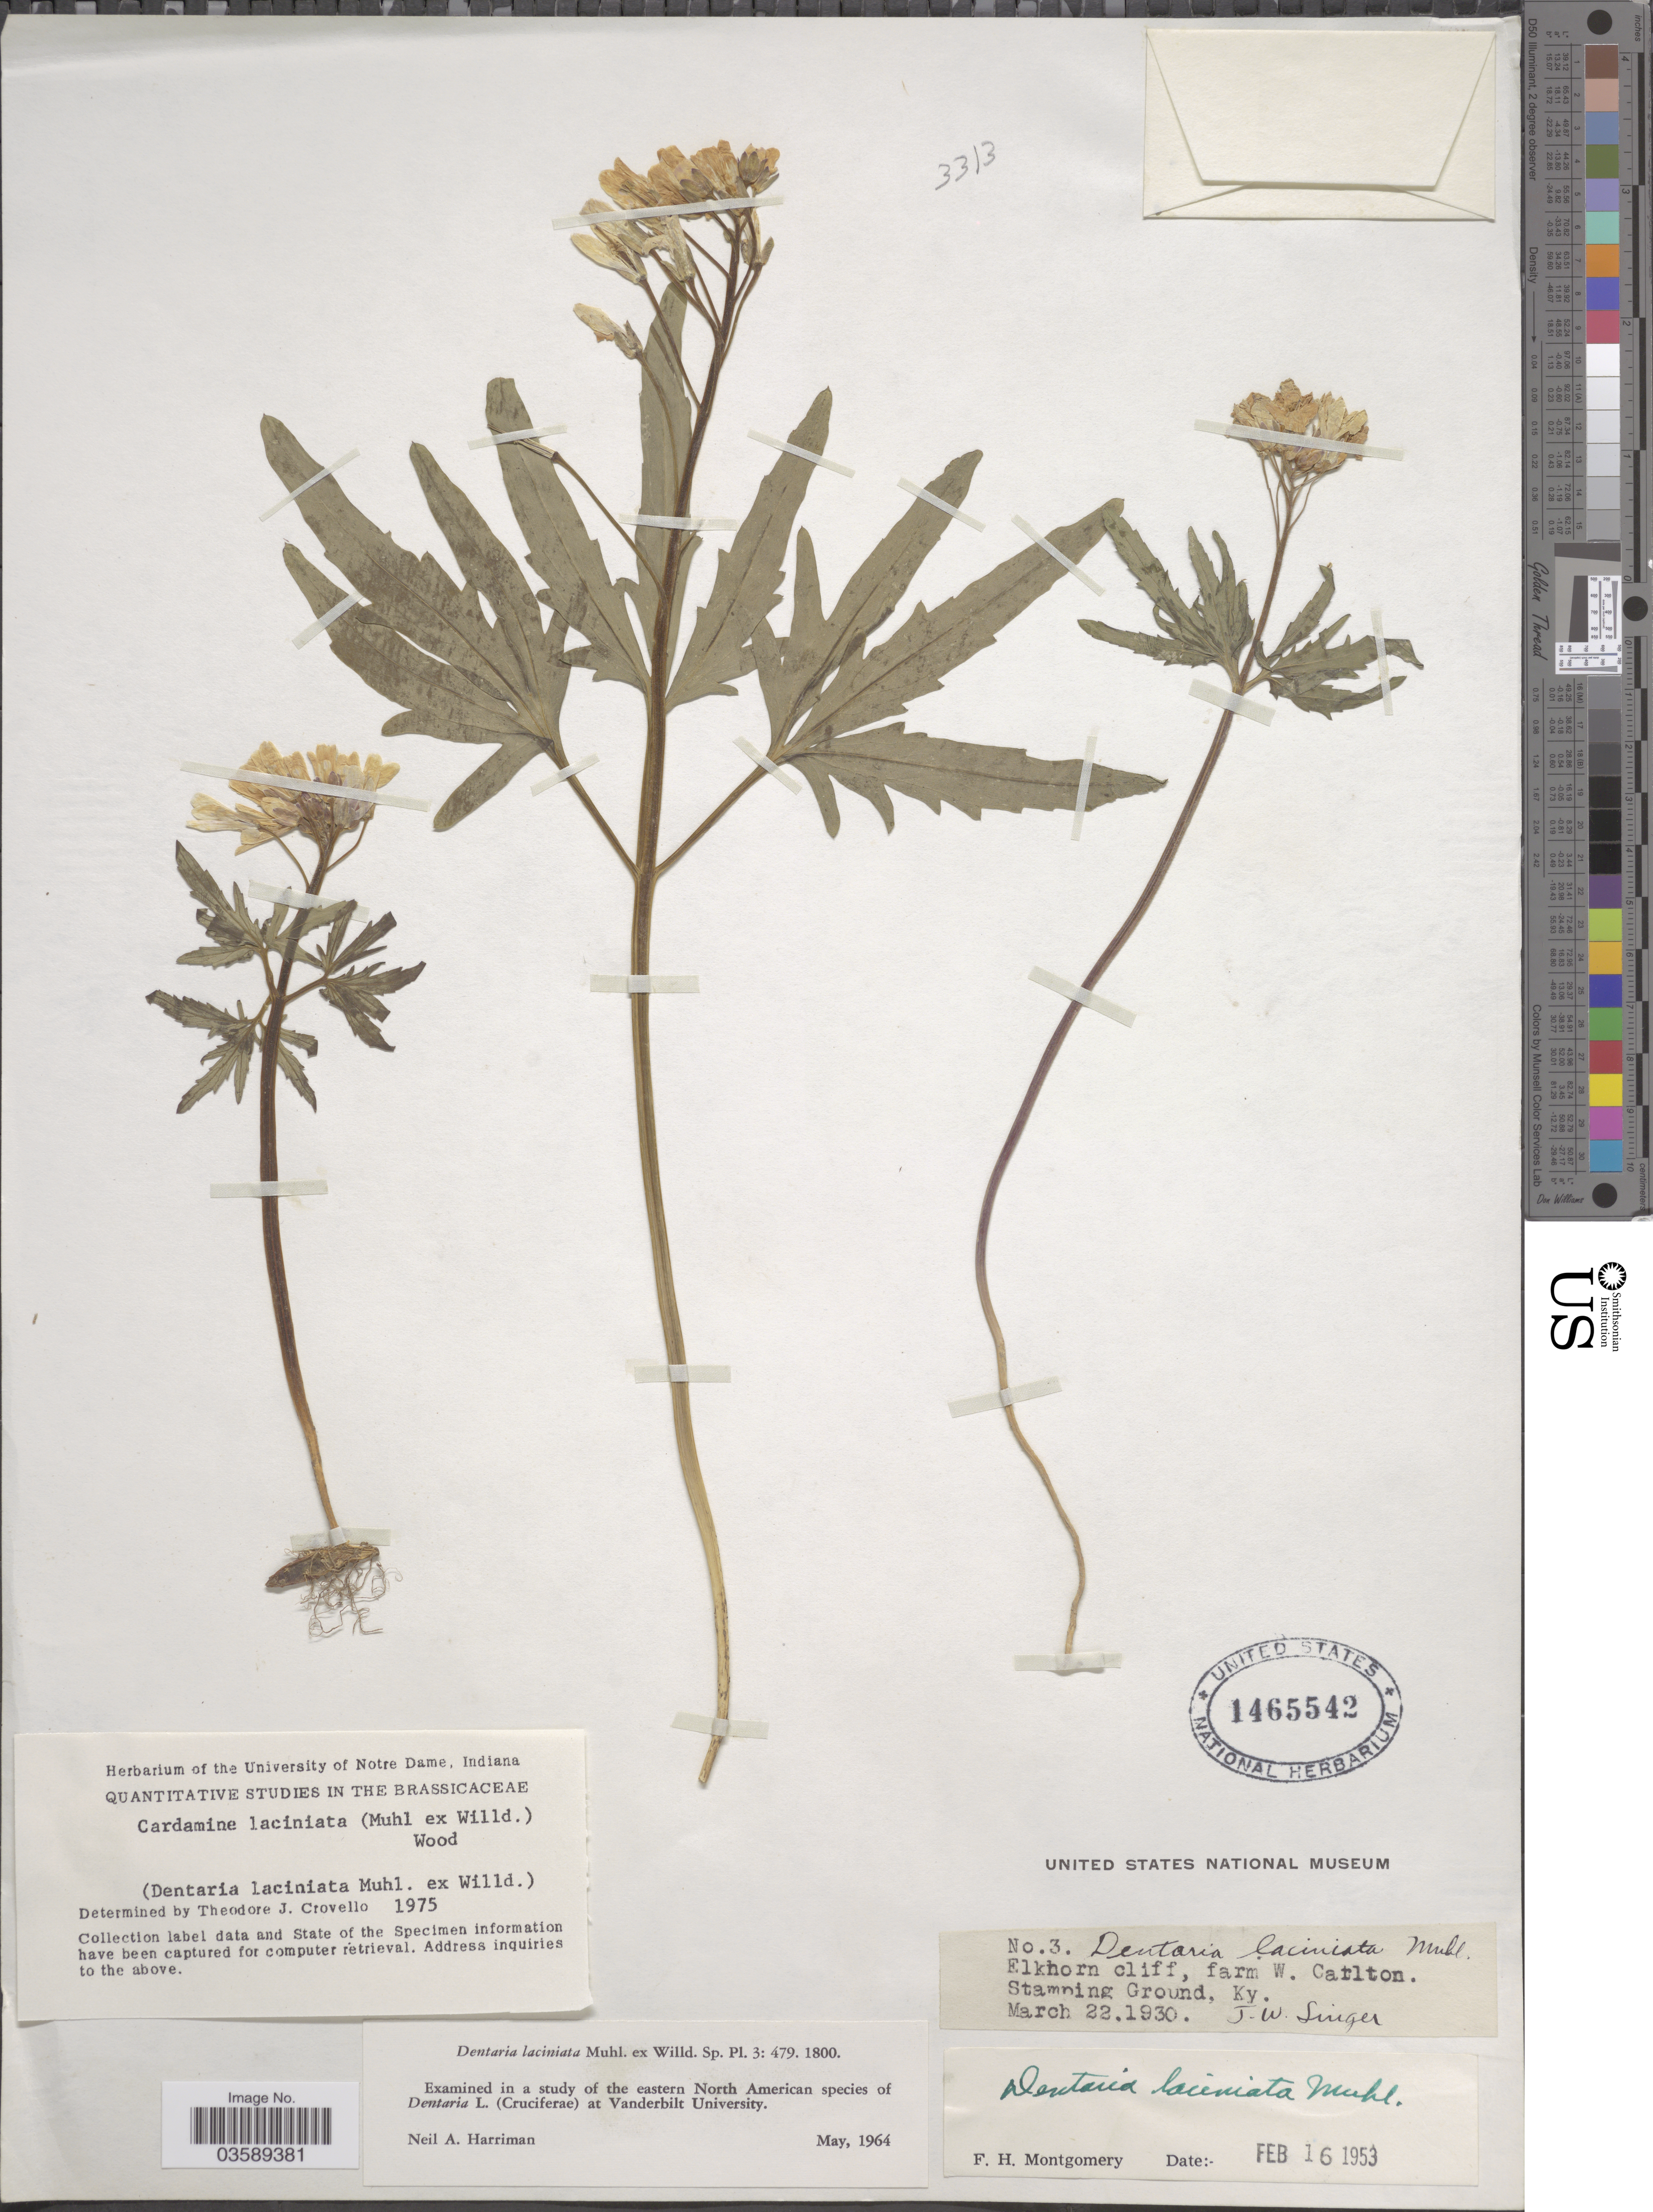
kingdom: Plantae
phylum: Tracheophyta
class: Magnoliopsida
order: Brassicales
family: Brassicaceae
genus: Cardamine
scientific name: Cardamine laciniata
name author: (Hook.) Steud.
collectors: J. EW. Singer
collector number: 3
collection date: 1930-03-22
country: United States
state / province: Kentucky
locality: Elkhorn cliff, farm W. Carlton. Stamping Ground.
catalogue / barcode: US 1465542